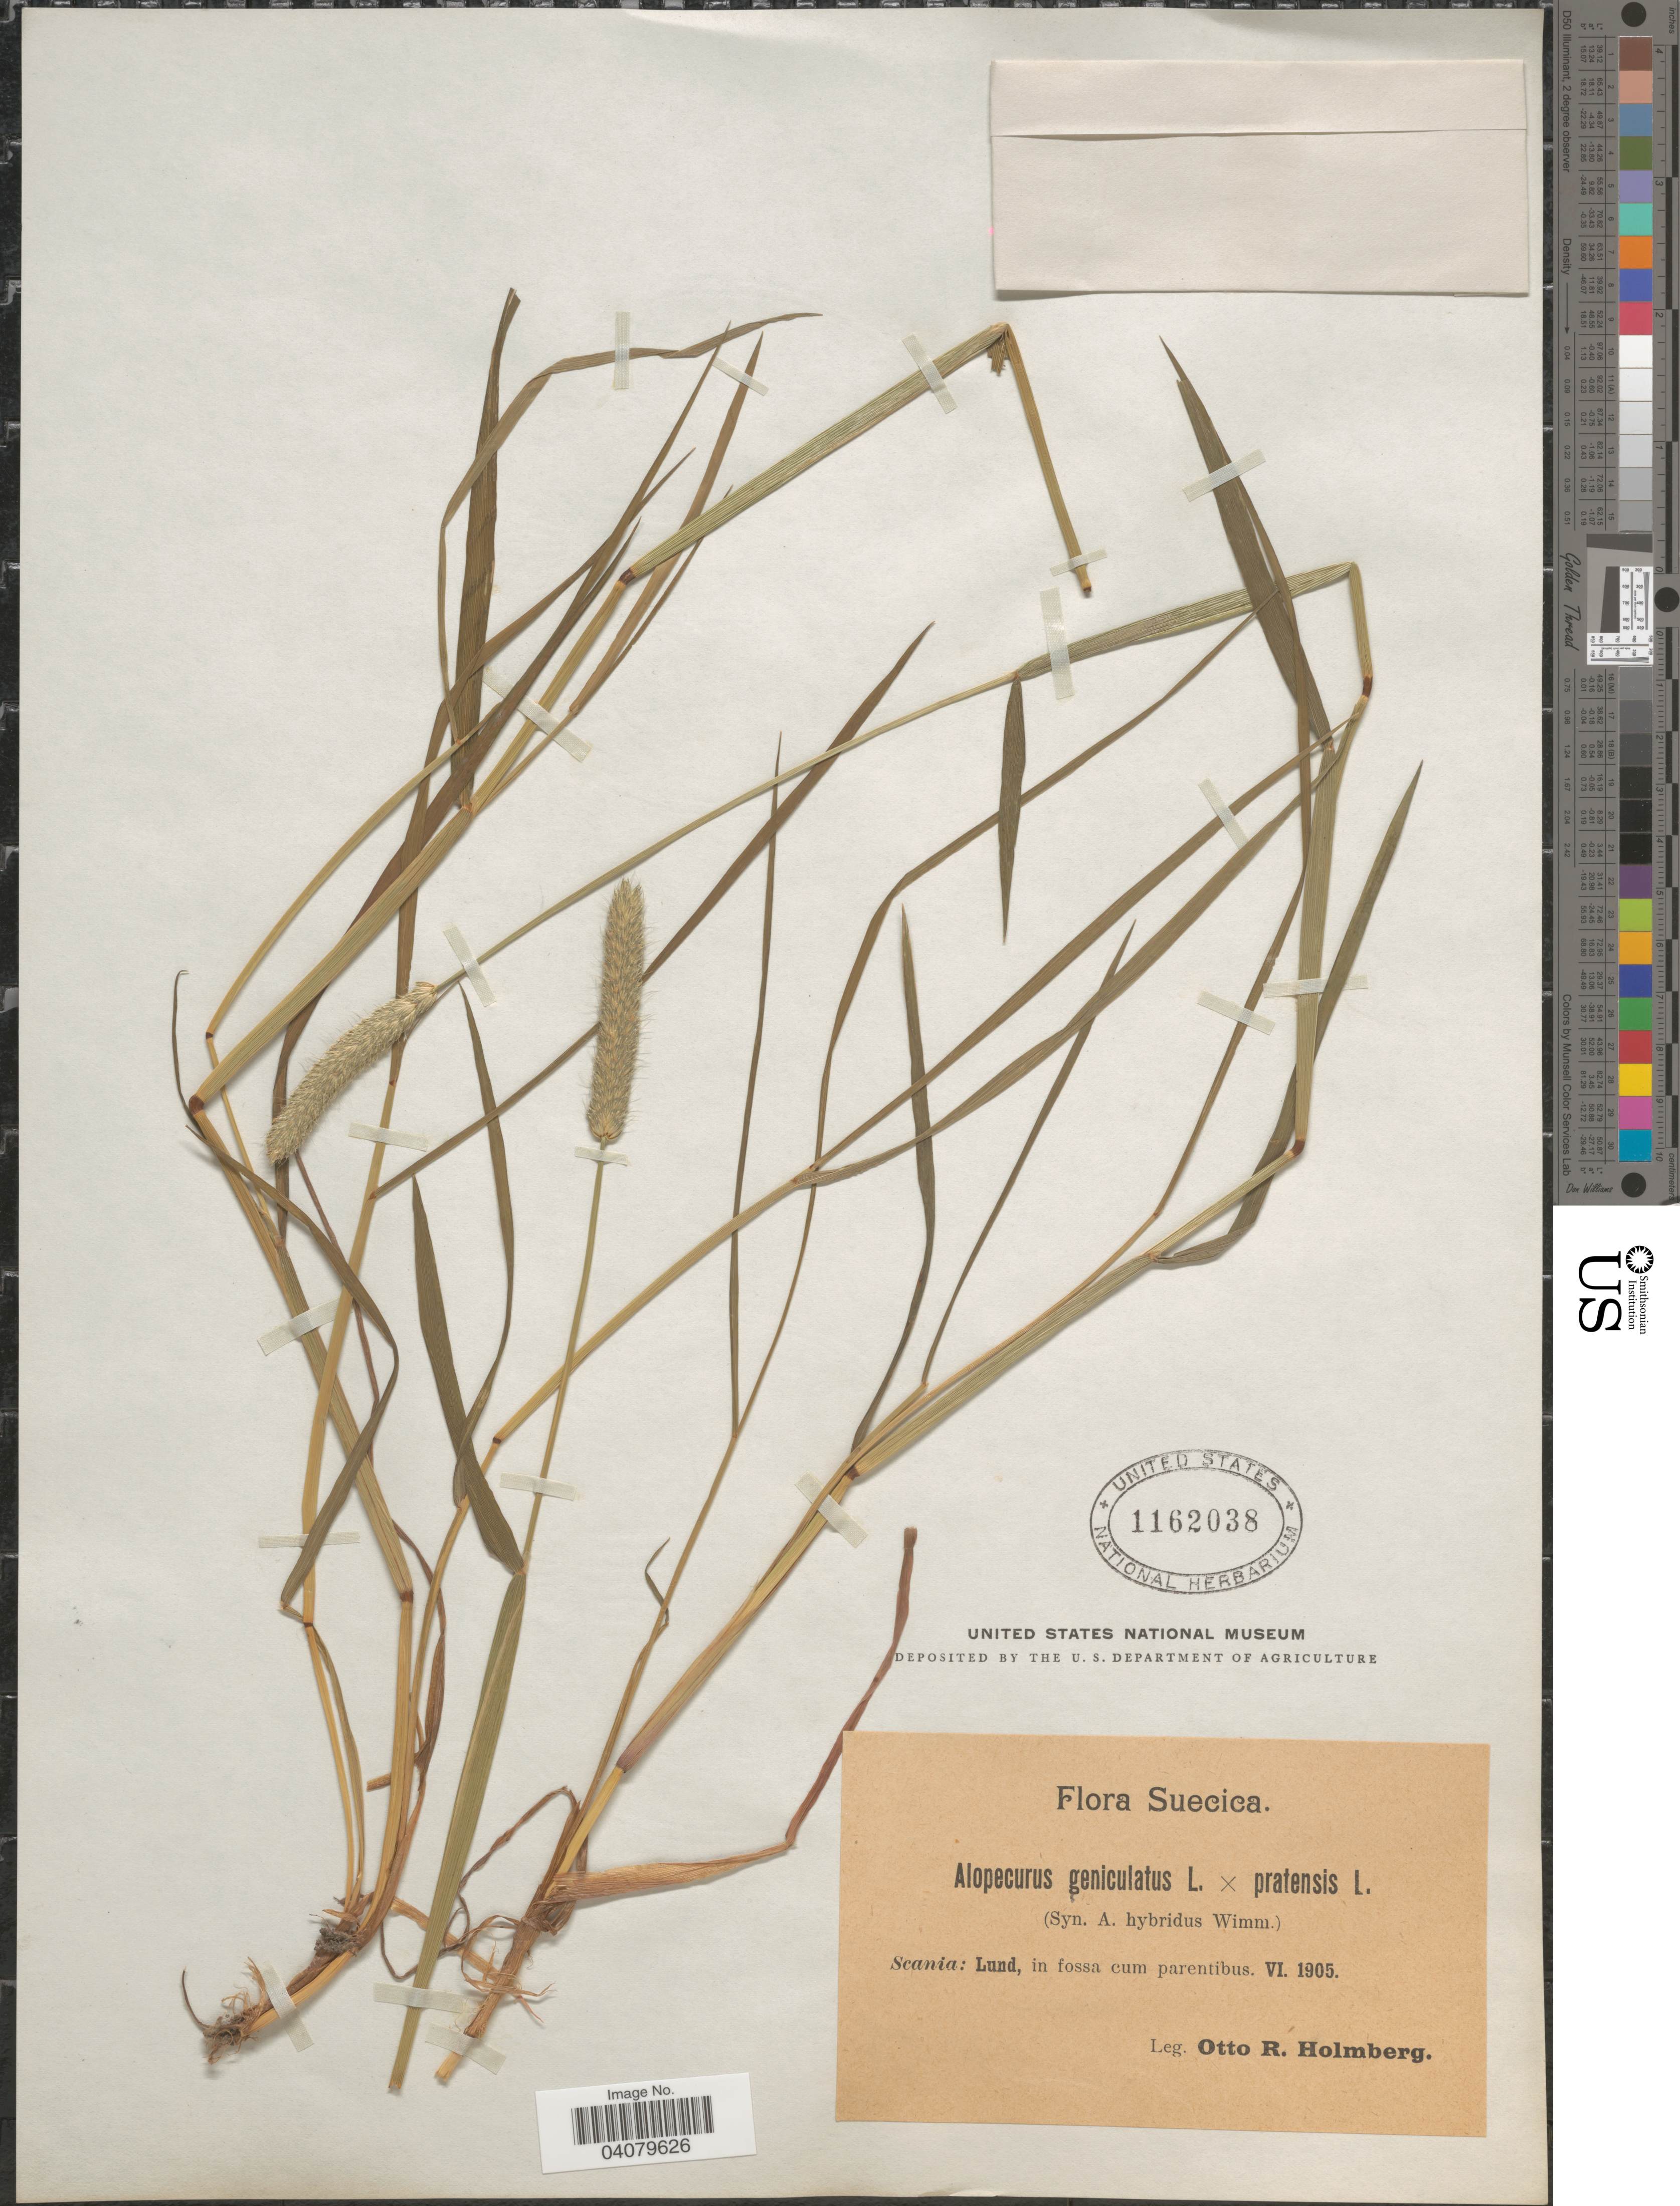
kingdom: Plantae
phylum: Tracheophyta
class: Liliopsida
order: Poales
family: Poaceae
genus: Alopecurus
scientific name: Alopecurus pratensis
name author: L.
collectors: O. Holmberg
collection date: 1905-06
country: Sweden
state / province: Skåne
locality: Suecica. Scania: Lund, in fossa cum parentibus.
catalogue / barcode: US 1162038